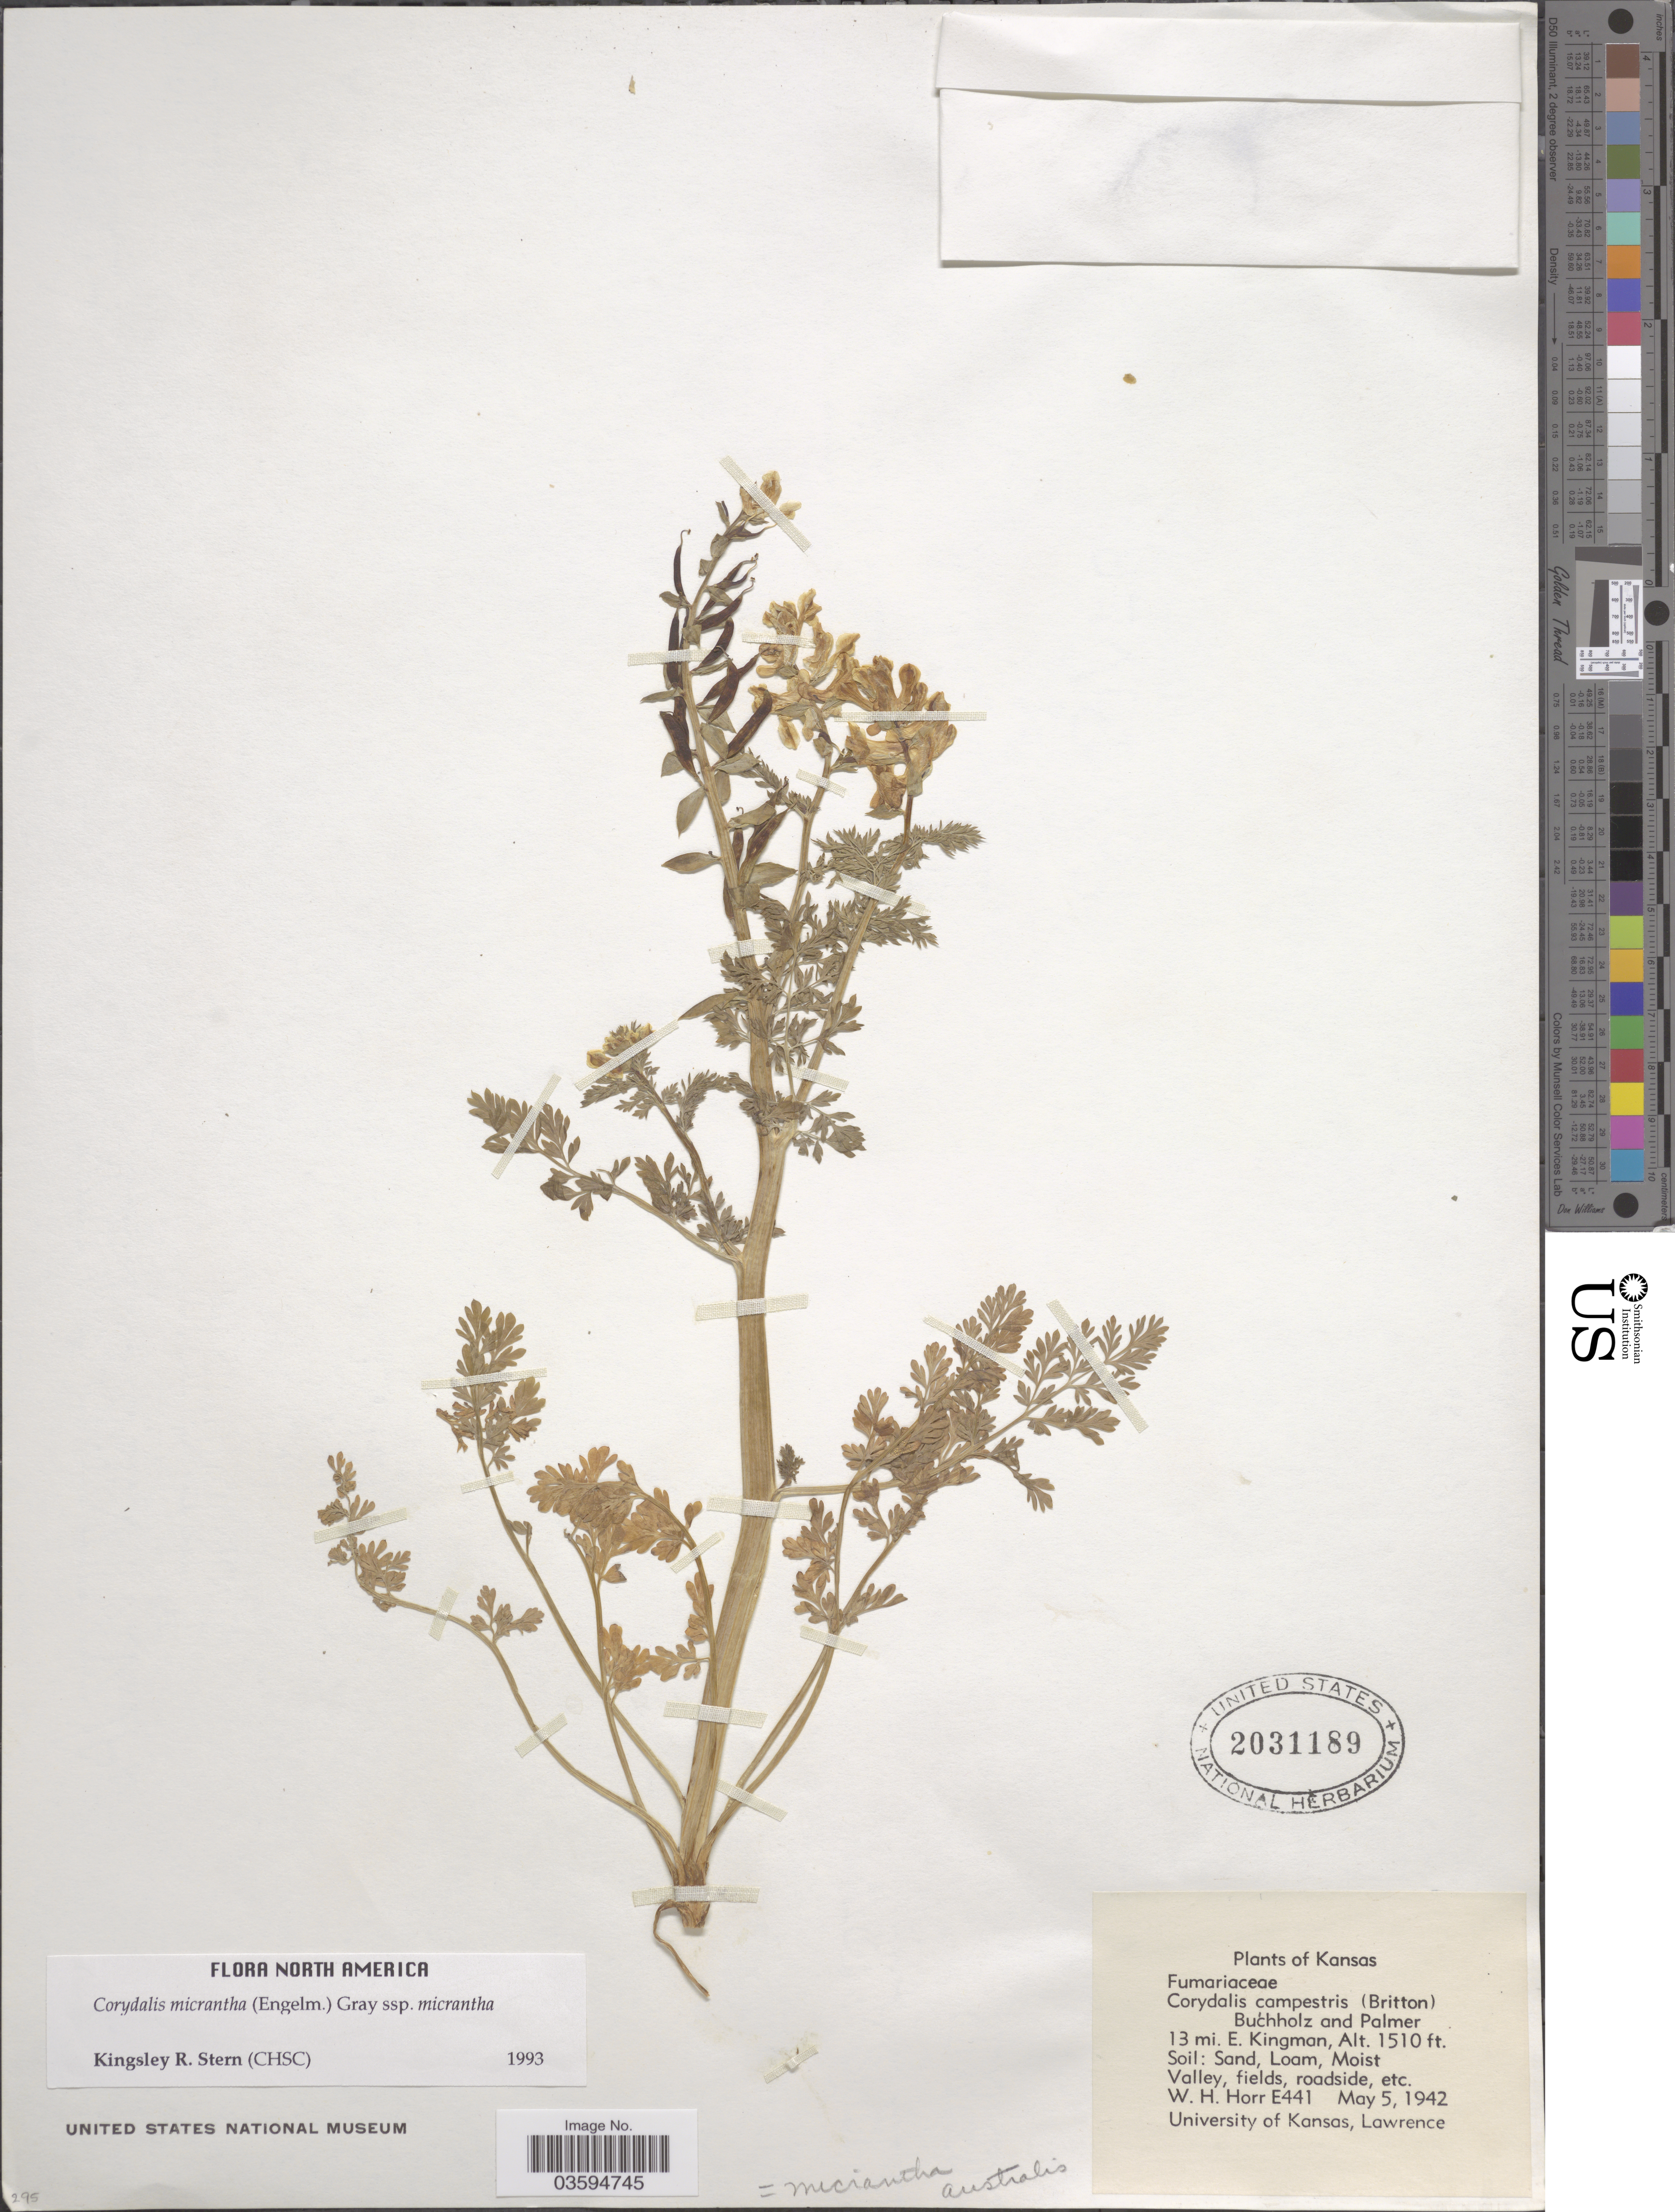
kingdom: Plantae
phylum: Tracheophyta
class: Magnoliopsida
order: Ranunculales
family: Papaveraceae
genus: Corydalis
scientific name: Corydalis micrantha subsp. micrantha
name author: (Engelm. & A. Gray) A. Gray & J.M. Coult.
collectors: W. H. Horr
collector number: E441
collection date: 1942-05-05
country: United States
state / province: Kansas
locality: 13 mi. E. Kingman.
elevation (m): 460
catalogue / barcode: US 2031189